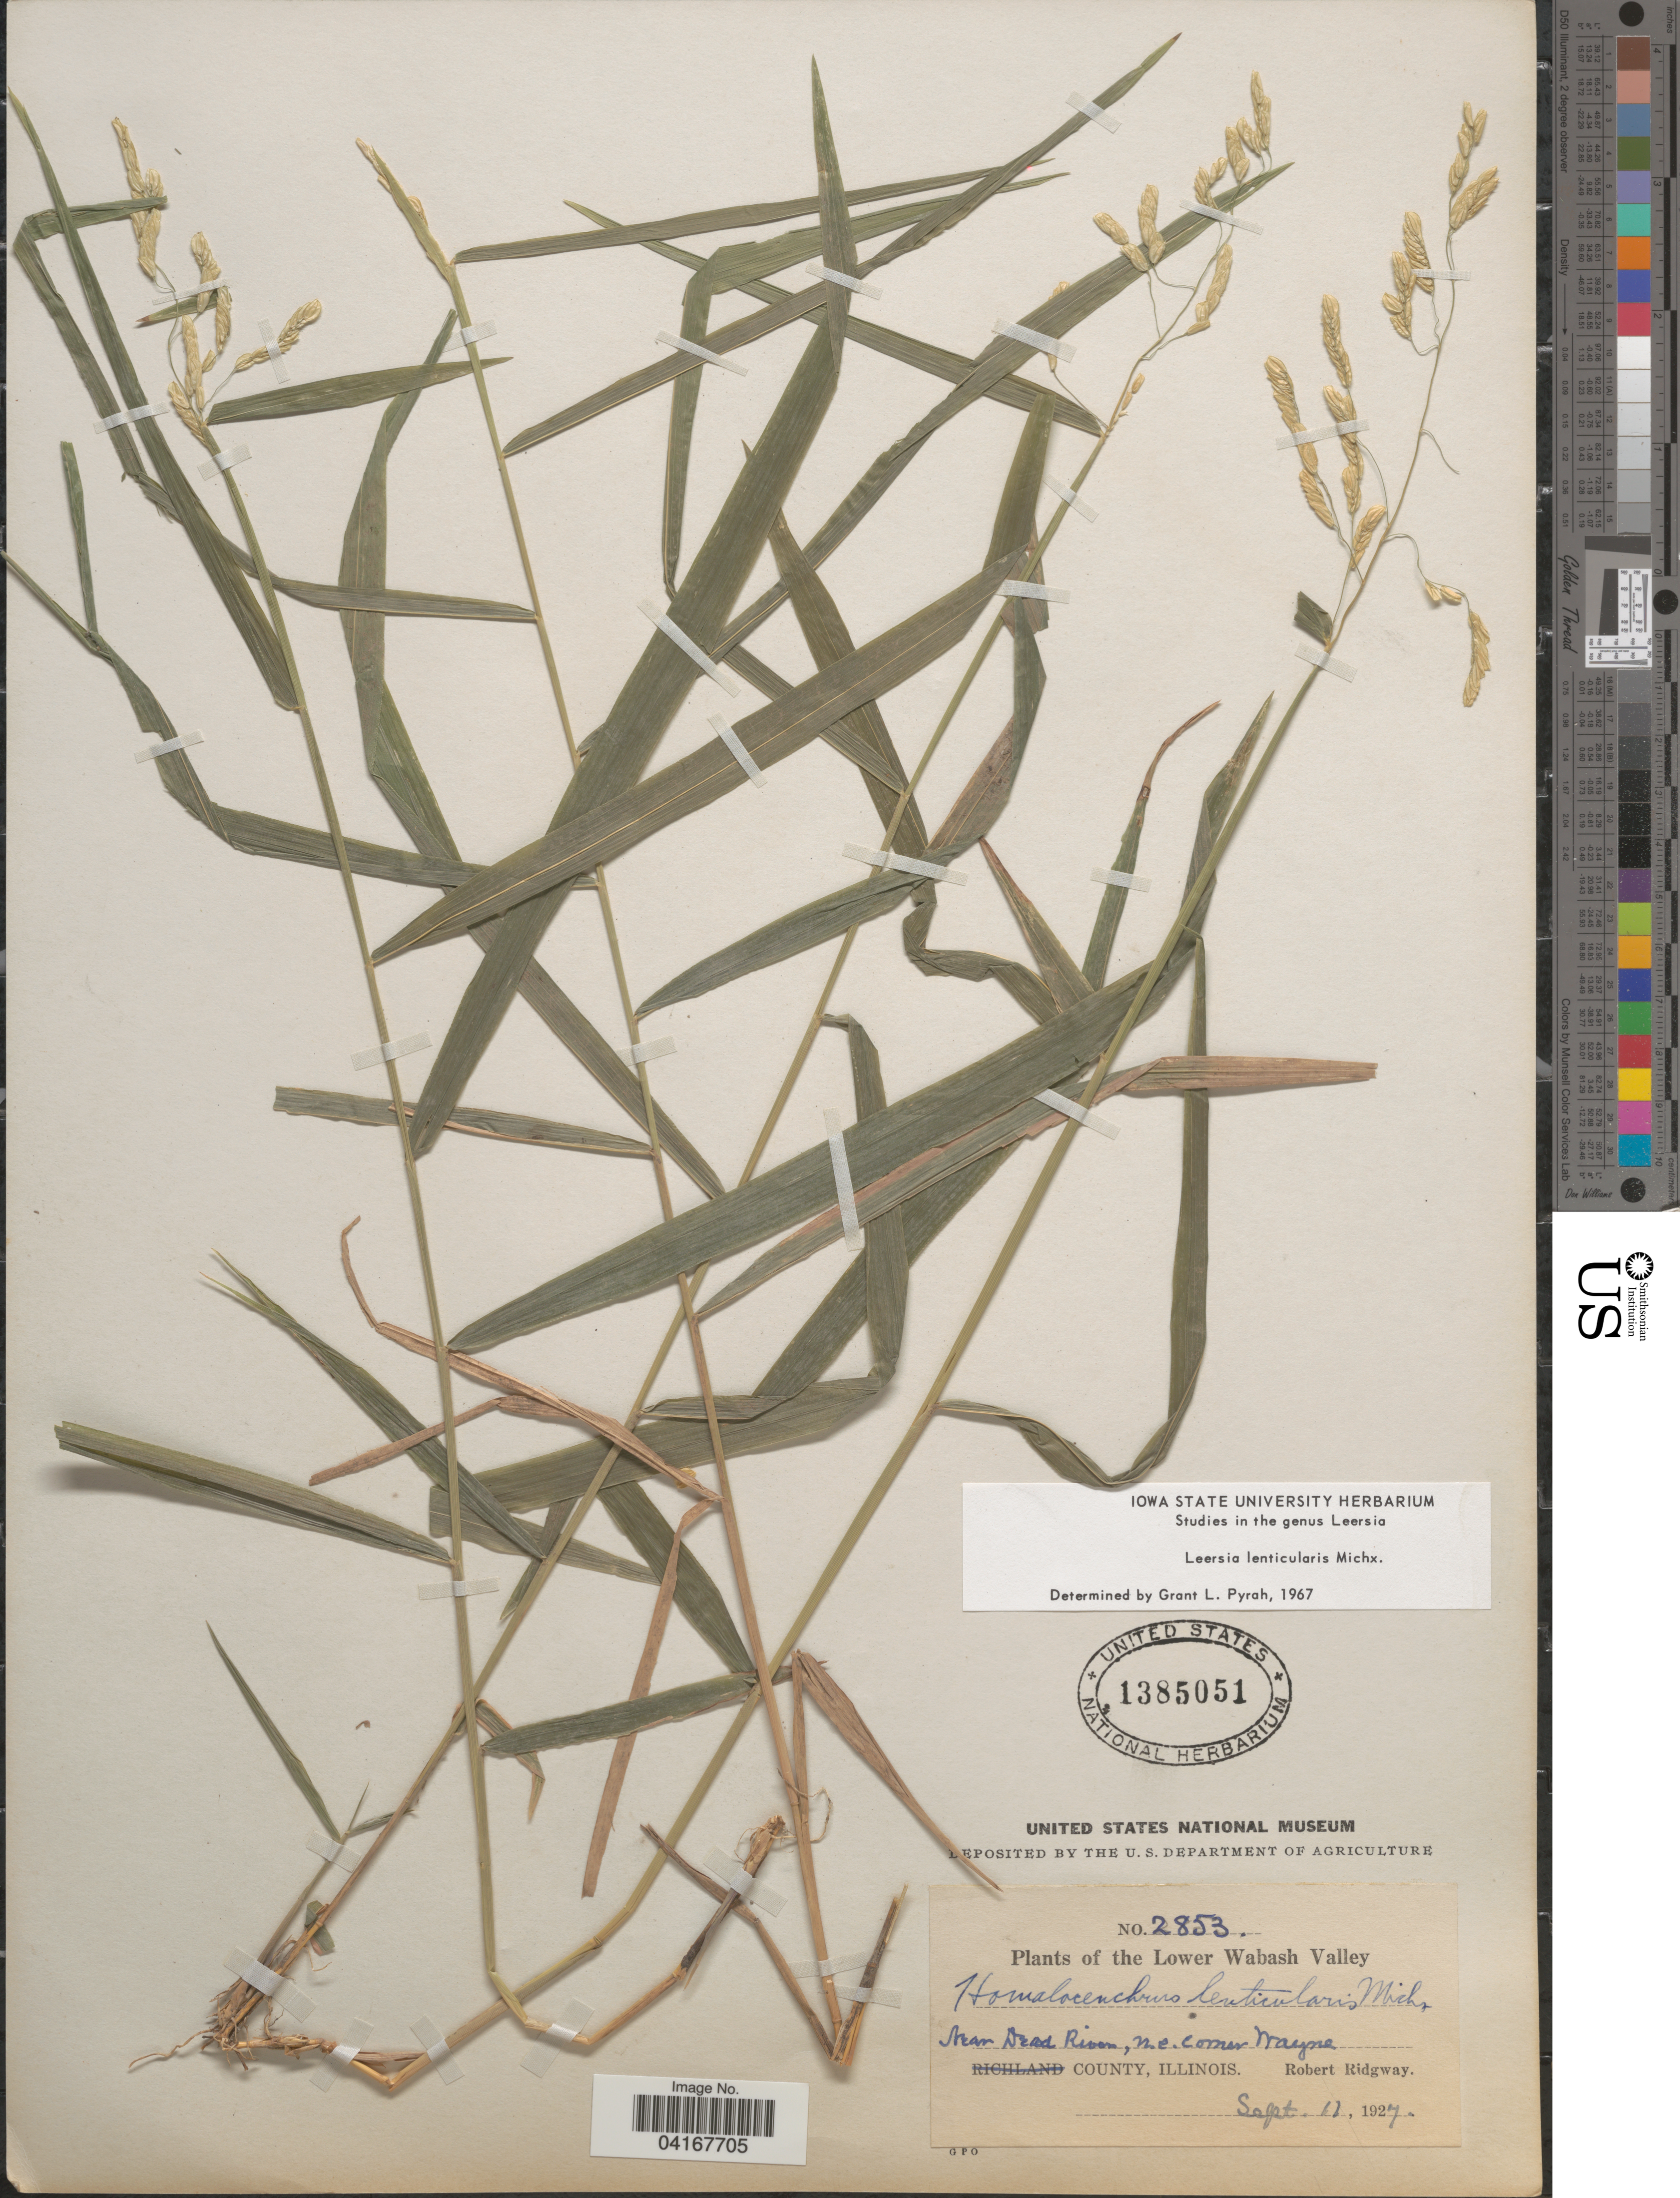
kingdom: Plantae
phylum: Tracheophyta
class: Liliopsida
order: Poales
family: Poaceae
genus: Leersia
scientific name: Leersia lenticularis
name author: Michx.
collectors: R. Ridgway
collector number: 2853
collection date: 1927-09-11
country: United States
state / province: Illinois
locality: The Lower Wabash Valley. Near Dead River, n.e. corner Wayne County.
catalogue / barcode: US 1385051